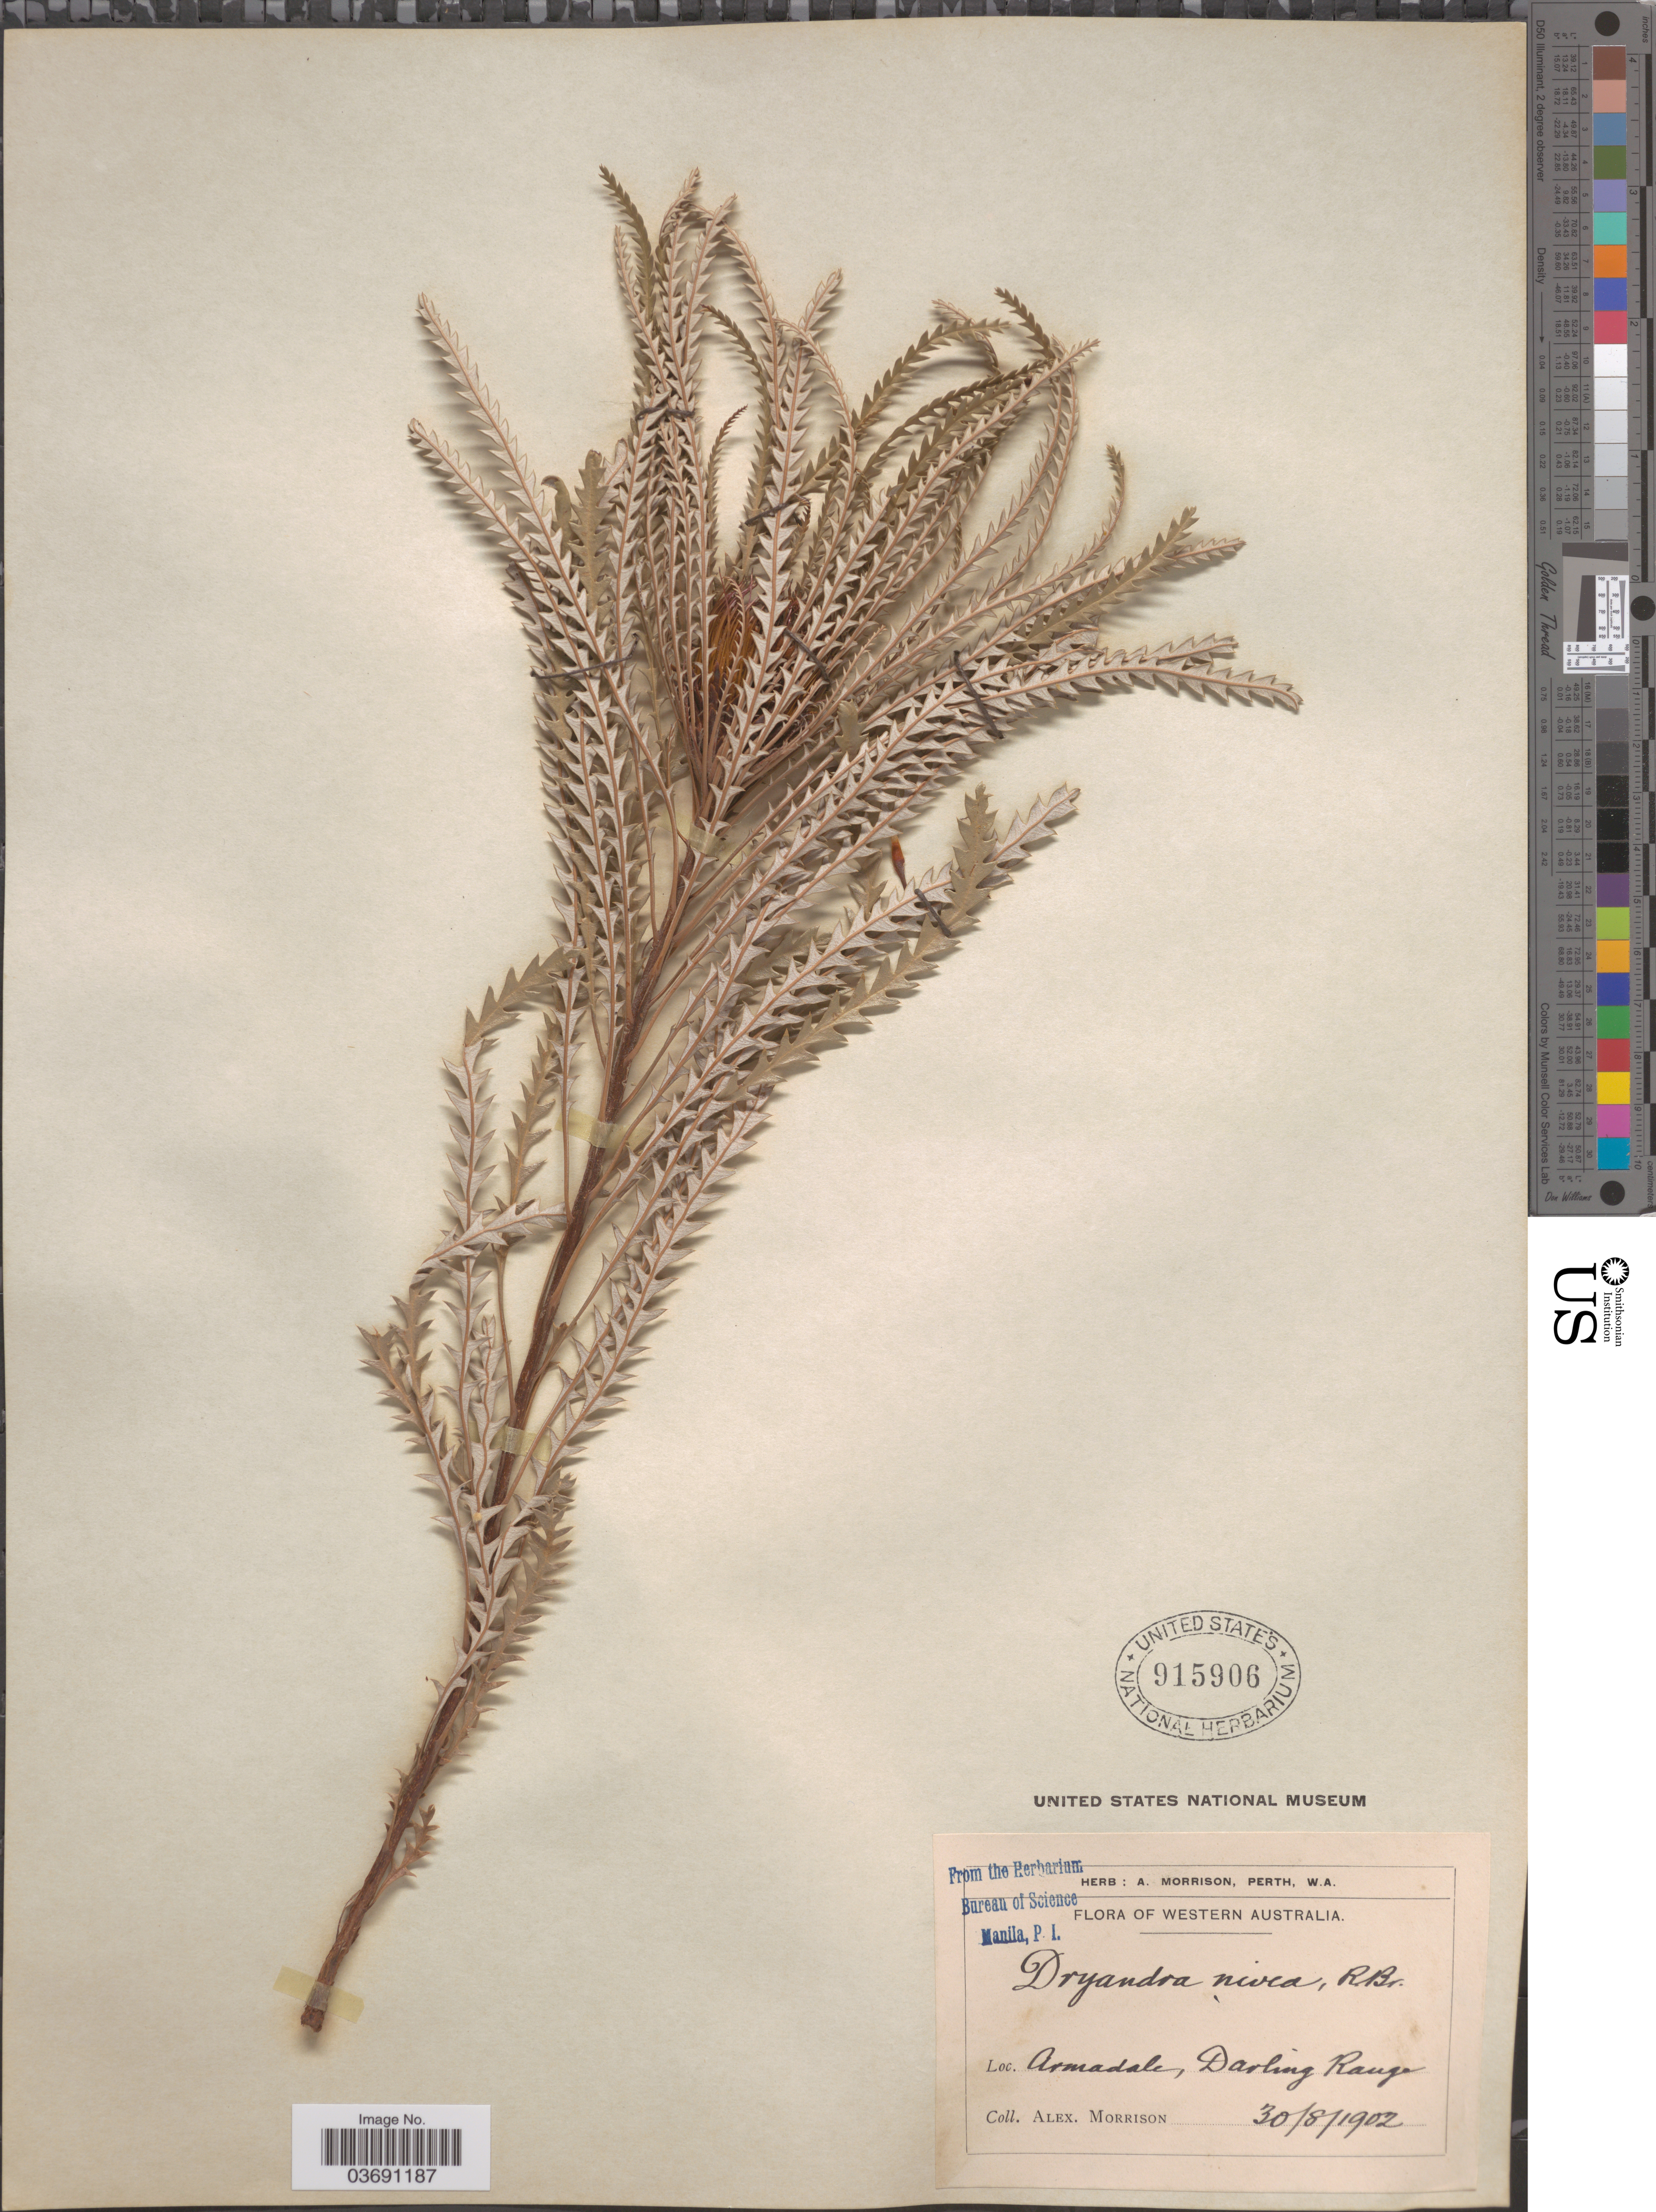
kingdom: Plantae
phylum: Tracheophyta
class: Magnoliopsida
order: Proteales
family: Proteaceae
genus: Dryandra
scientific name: Dryandra nivea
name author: (Labill.) R. Br.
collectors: A. Morrison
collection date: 1902-08-30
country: Australia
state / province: Western Australia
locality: Armadale, Darling Range.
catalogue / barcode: US 915906